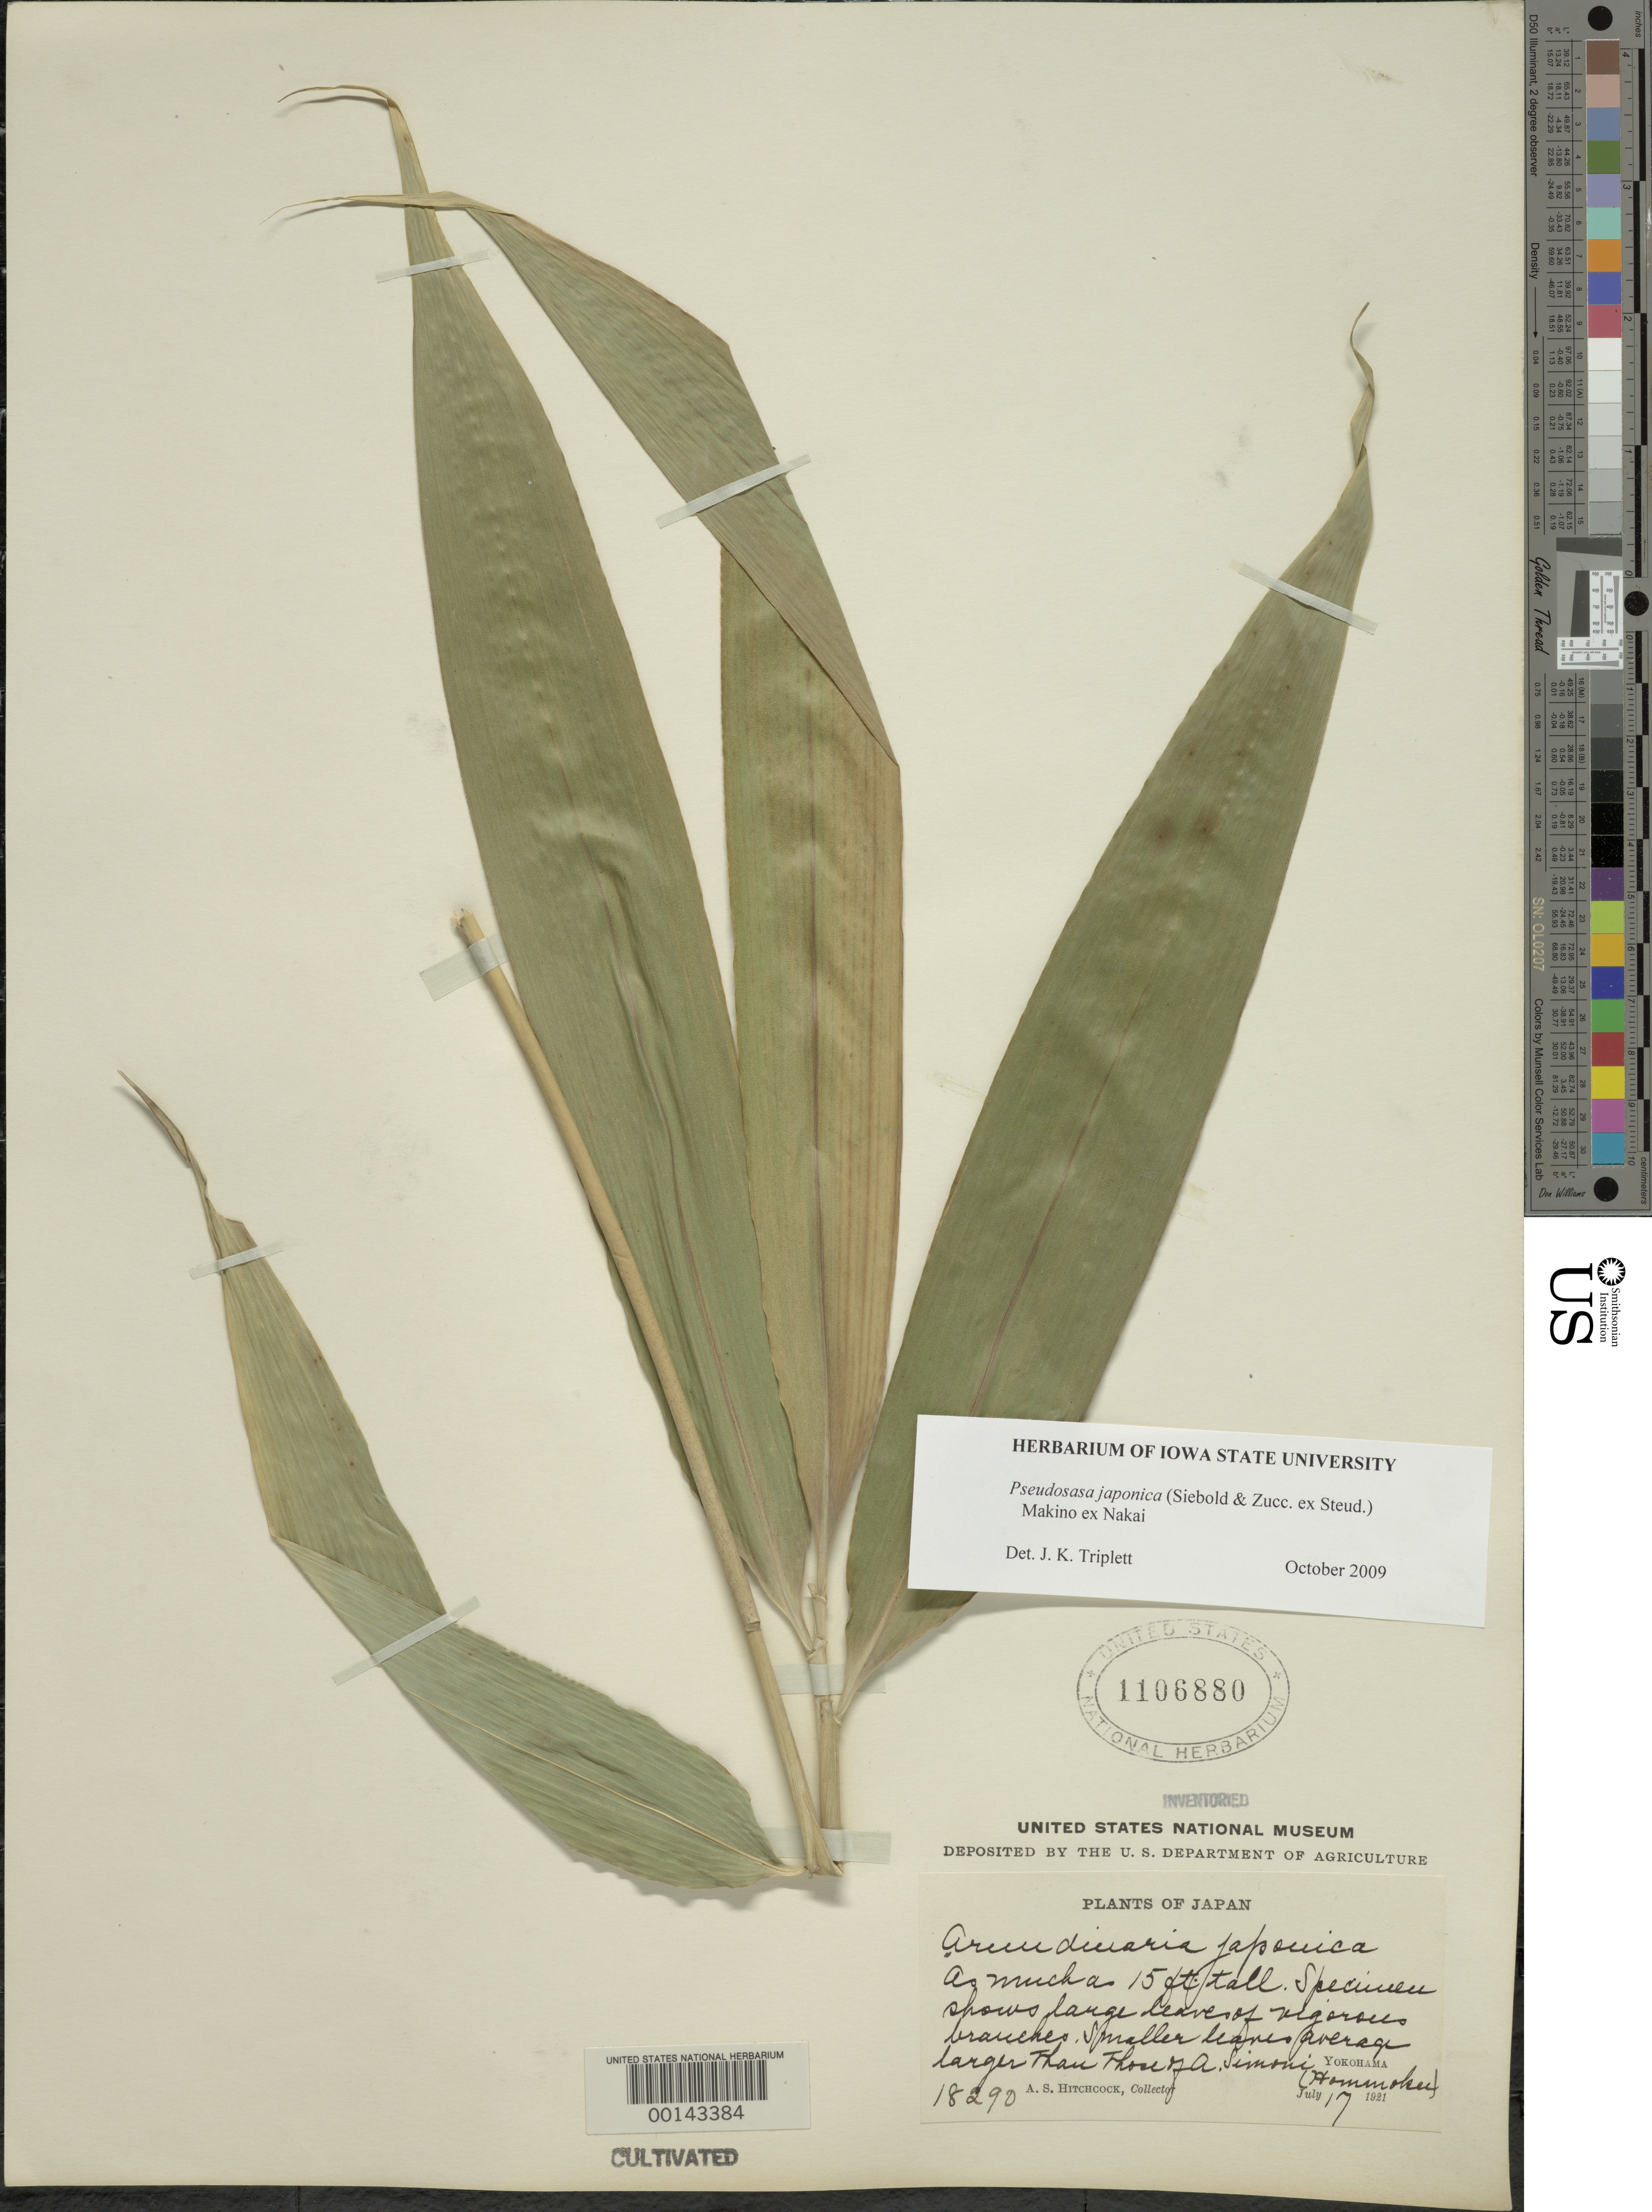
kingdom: Plantae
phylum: Tracheophyta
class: Liliopsida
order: Poales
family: Poaceae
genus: Pseudosasa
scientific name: Pseudosasa japonica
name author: (Siebold & Zucc. ex Steud.) Makino ex Nakai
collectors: A. S. Hitchcock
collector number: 18290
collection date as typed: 17 Jul 1921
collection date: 1921-07-17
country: Japan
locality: Yokohama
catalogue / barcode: US 1106880